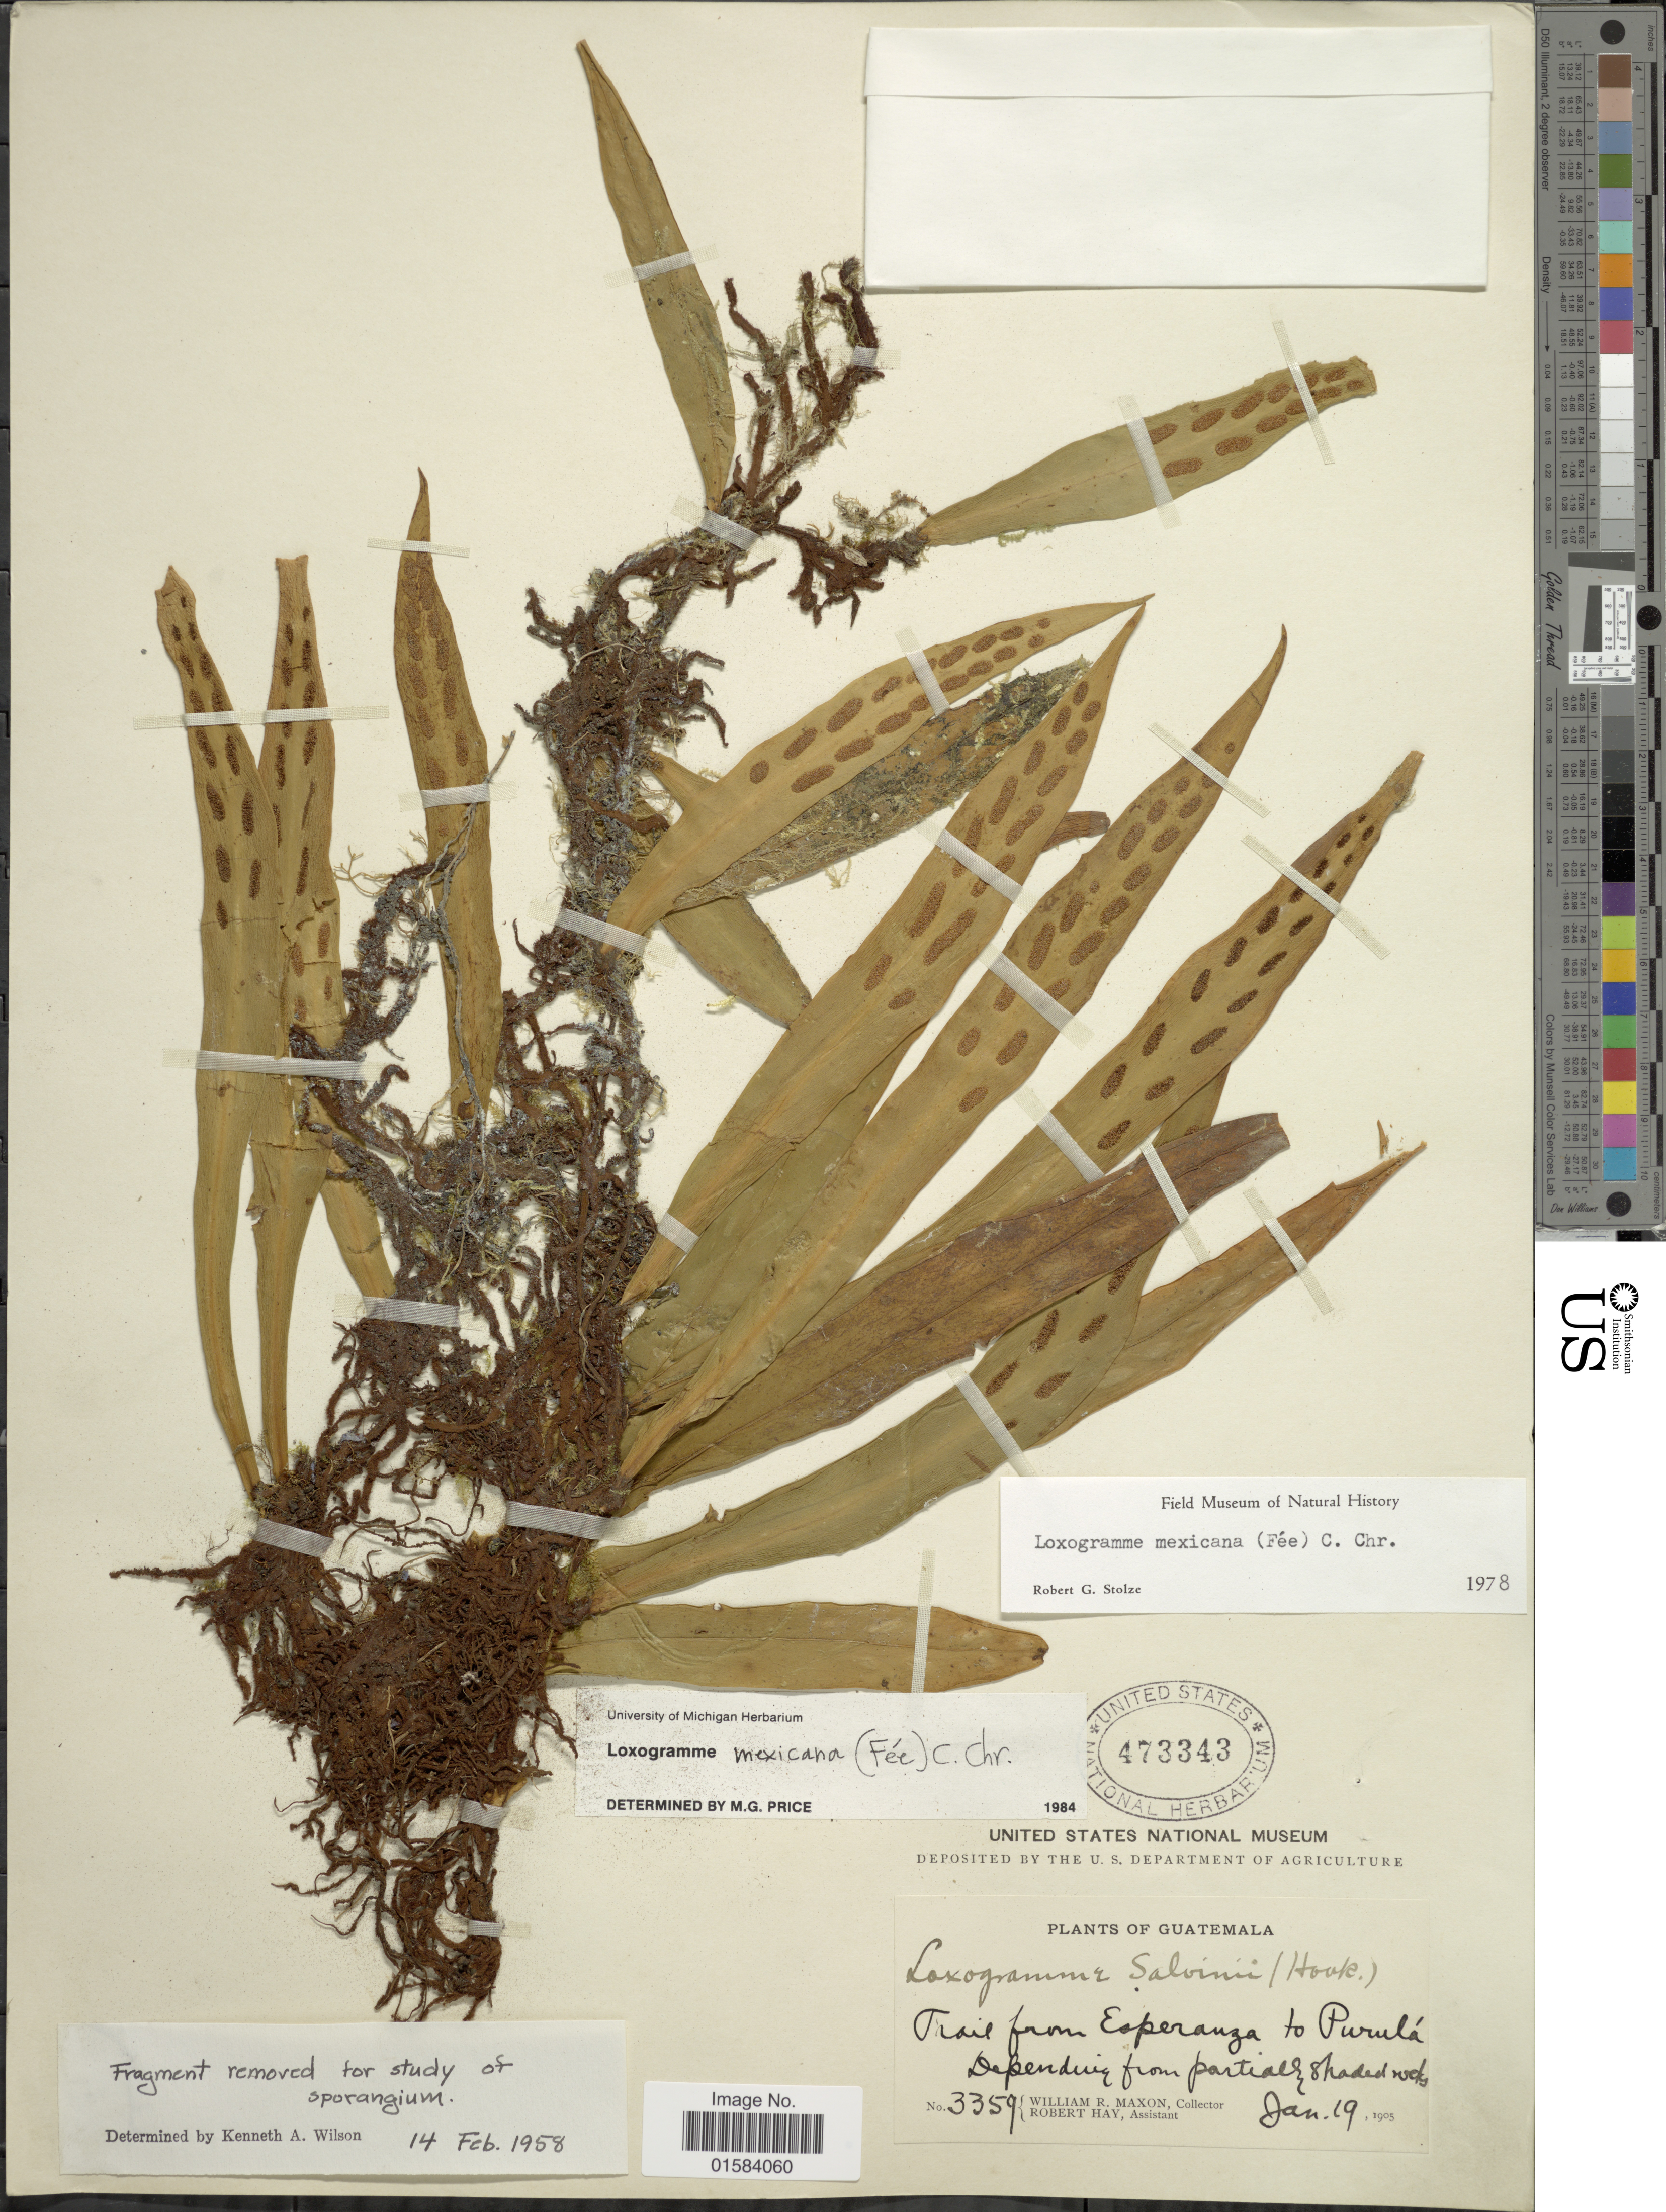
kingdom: Plantae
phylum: Tracheophyta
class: Polypodiopsida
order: Polypodiales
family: Polypodiaceae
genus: Loxogramme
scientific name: Loxogramme mexicana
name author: (Fée) C. Chr.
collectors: W. R. Maxon & R. H. Hay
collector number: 3359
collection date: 1905-01-19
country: Guatemala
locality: Trail from Esperanza to Purulá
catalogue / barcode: US 473343